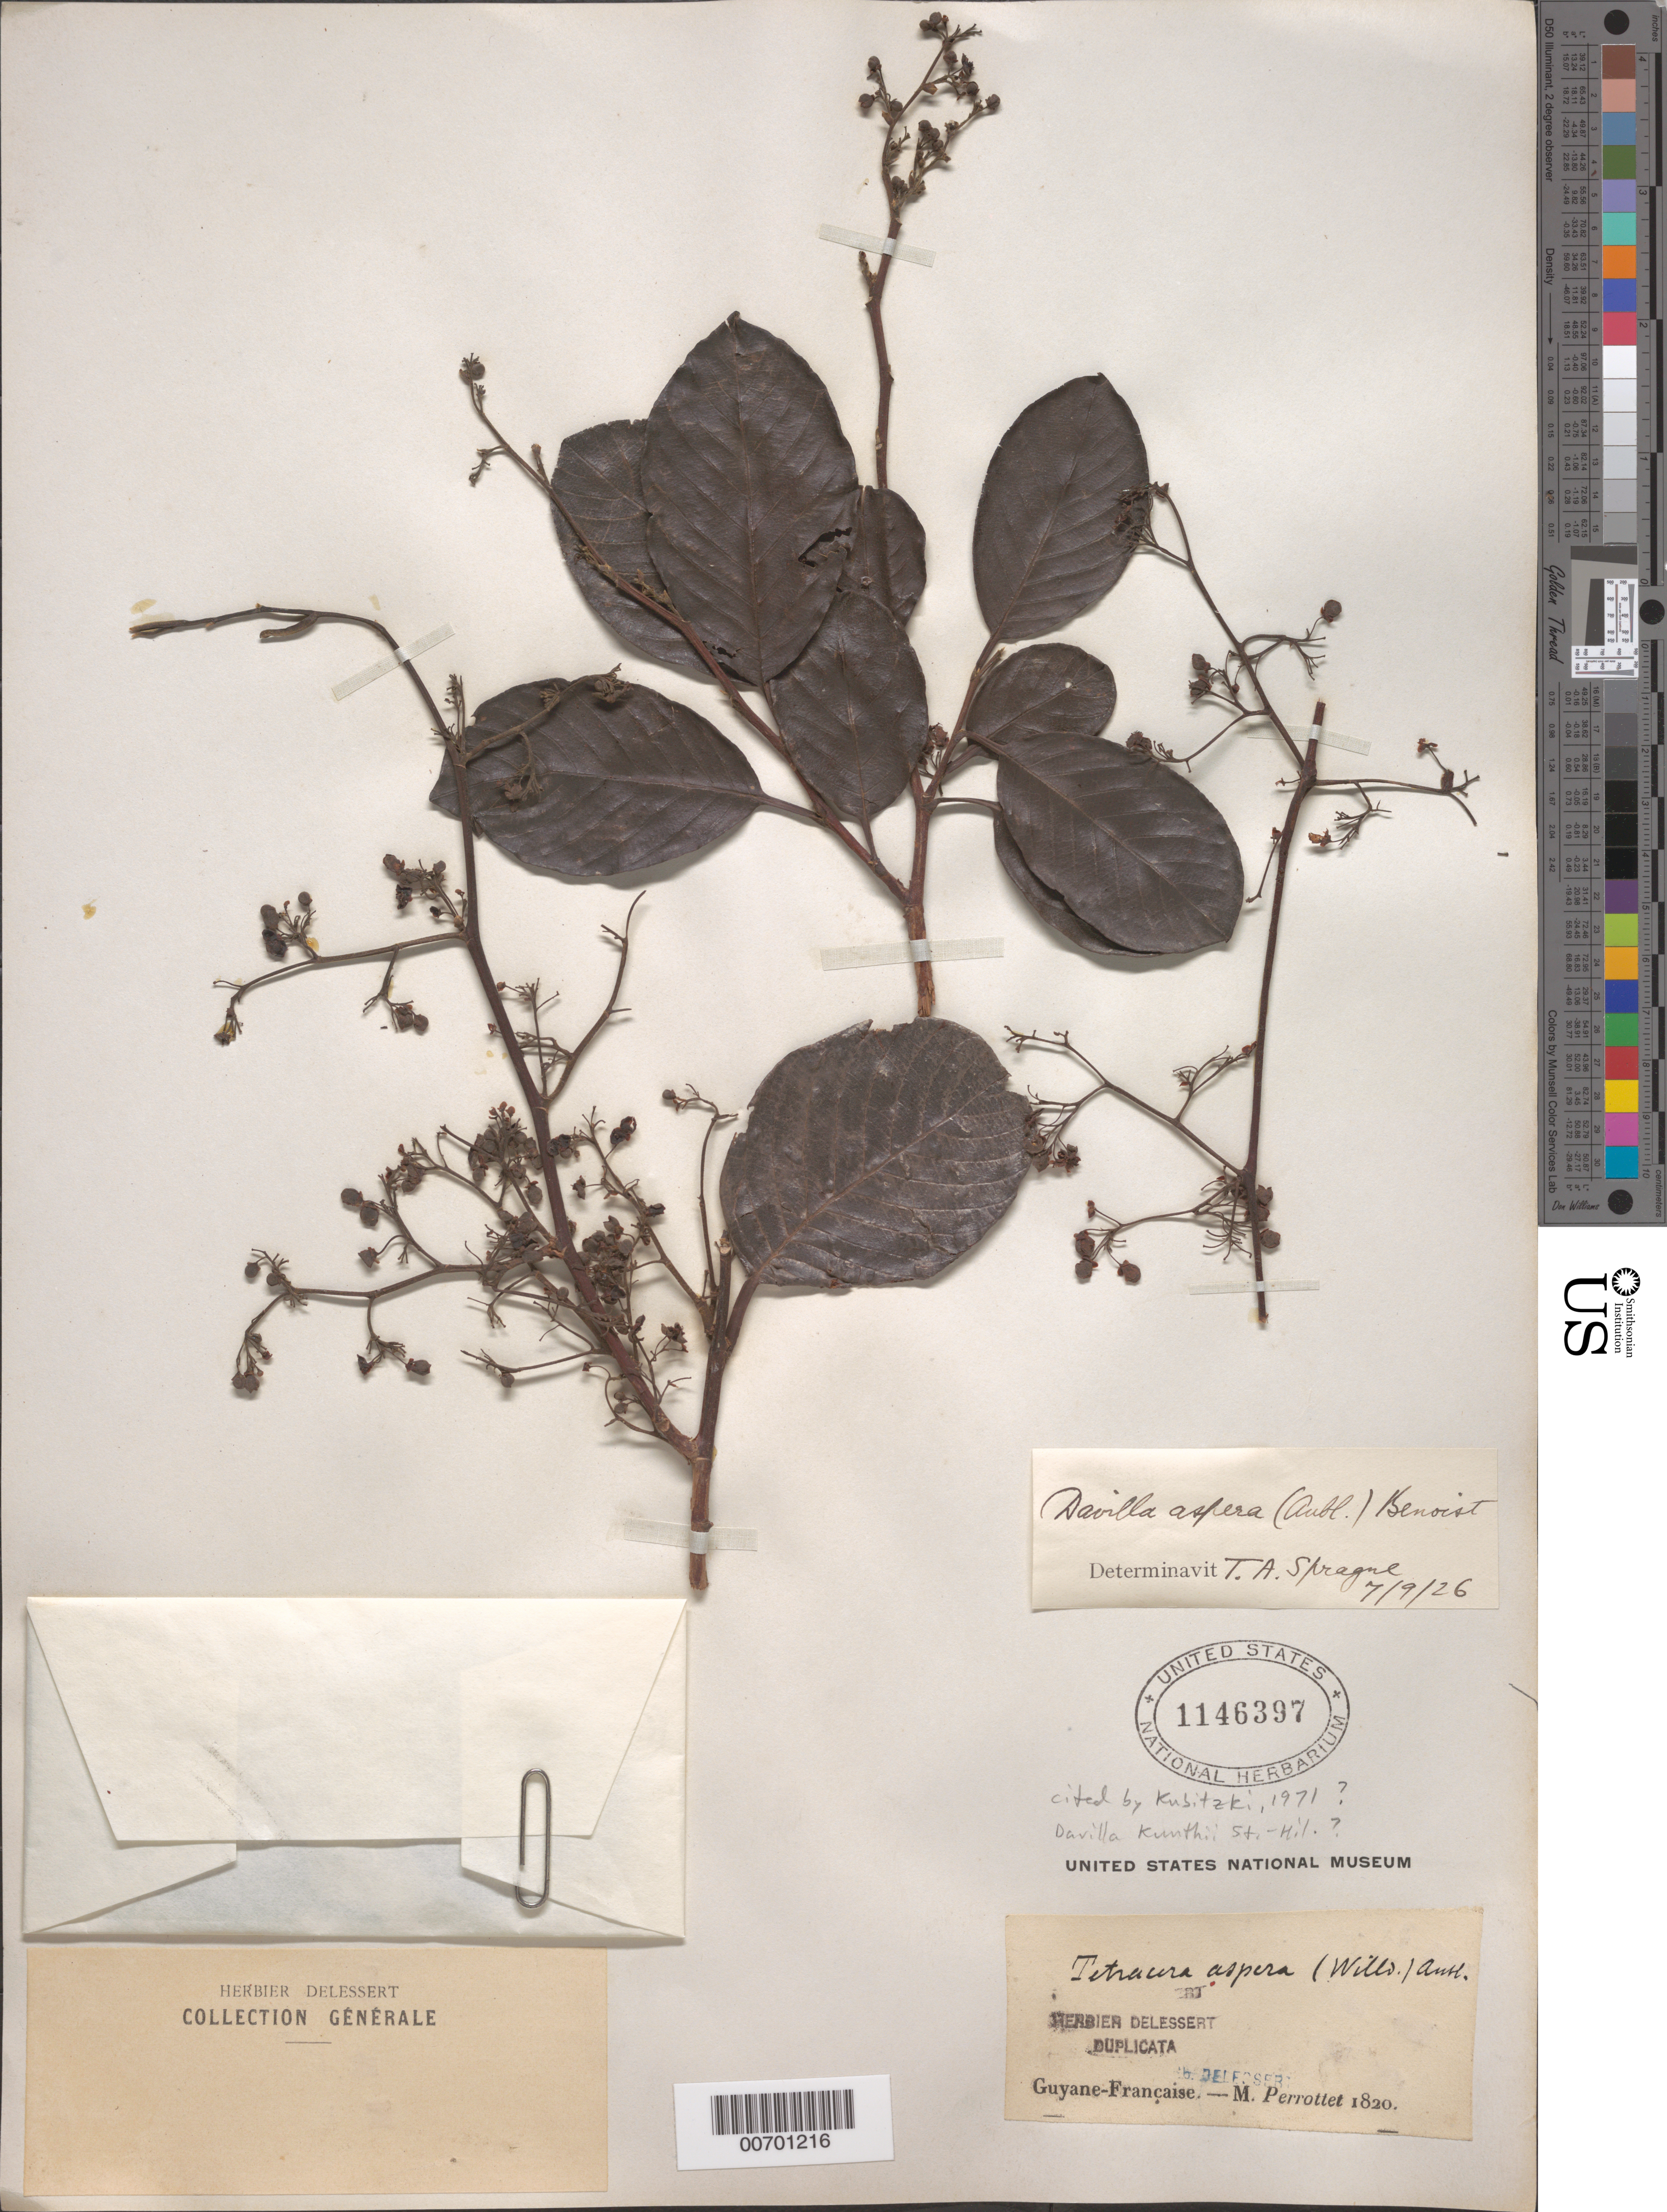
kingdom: Plantae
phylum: Tracheophyta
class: Magnoliopsida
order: Dilleniales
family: Dilleniaceae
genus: Davilla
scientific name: Davilla kunthii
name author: A. St.-Hil.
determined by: Kubitzki, Klaus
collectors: G. S. Perrottet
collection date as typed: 1820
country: French Guiana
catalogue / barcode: US 1146397